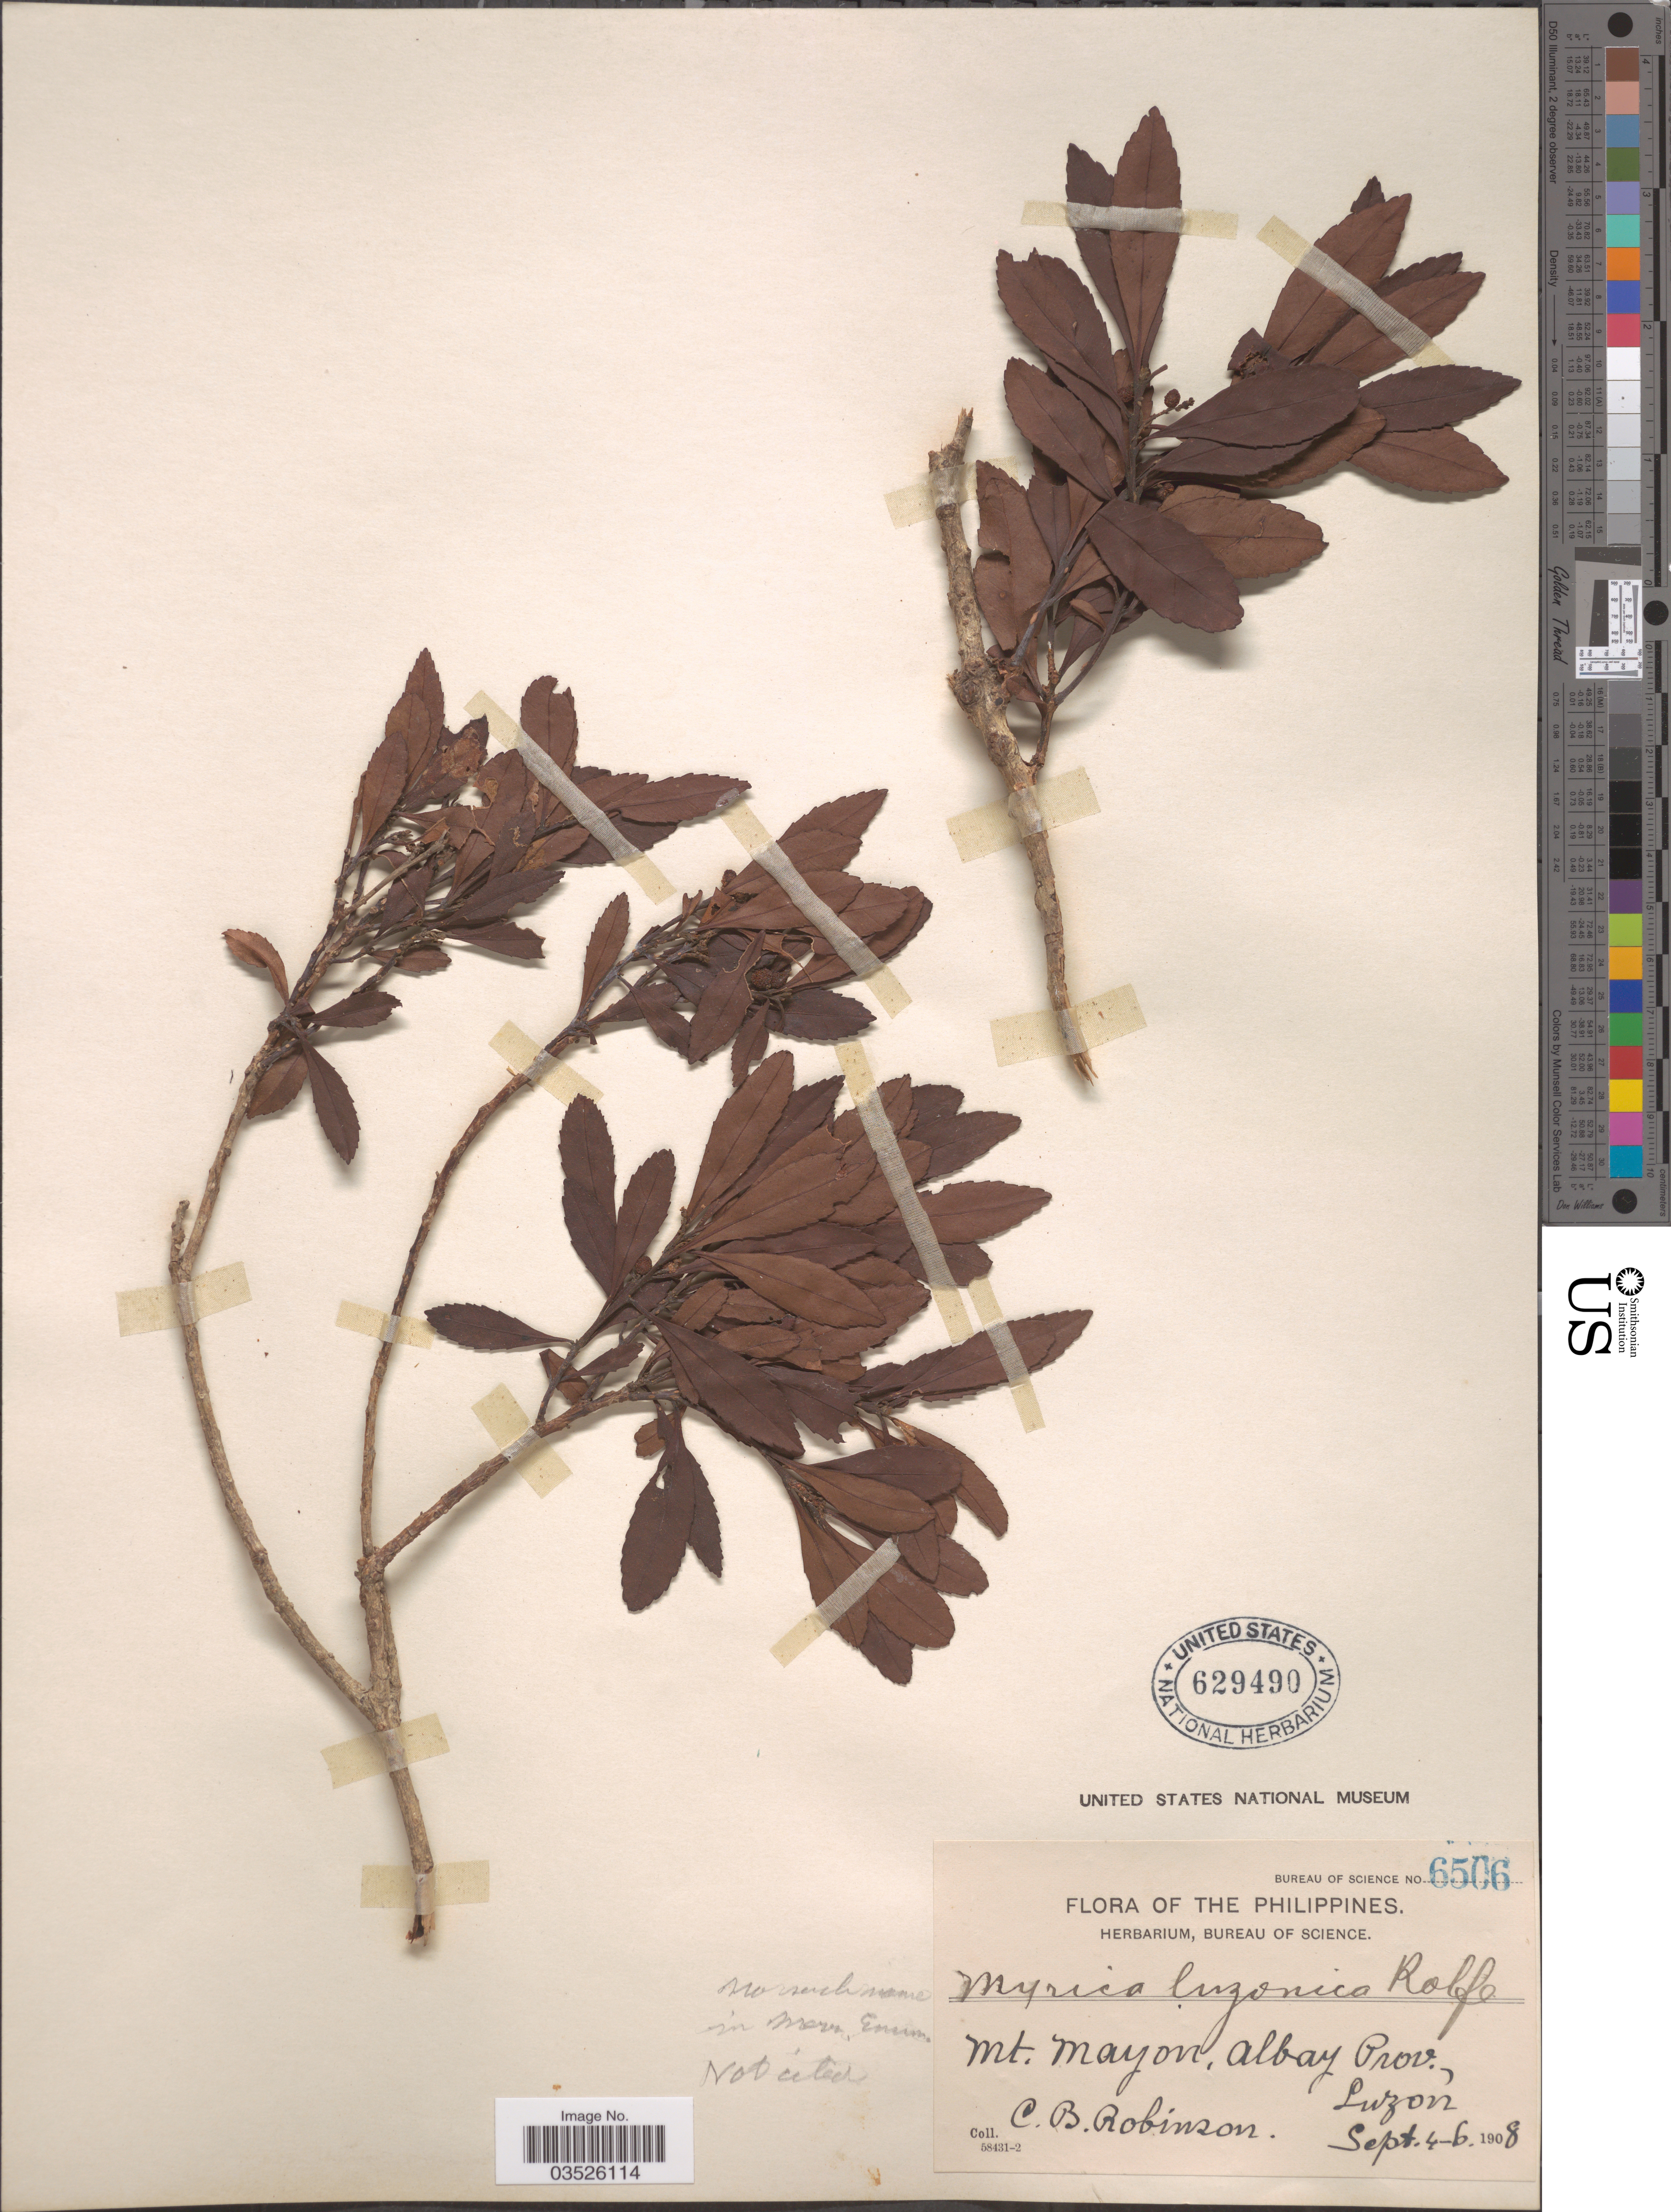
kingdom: Plantae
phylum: Tracheophyta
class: Magnoliopsida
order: Fagales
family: Myricaceae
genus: Morella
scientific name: Morella vidaliana (Rolfe) comb. ined.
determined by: Strong, Mark T., (BOT), Smithsonian Institution - National Museum of Natural History (UNITED STATES)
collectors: C. Robinson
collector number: Bureau of Science 6506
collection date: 1908-09-04/1908-09-06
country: Philippines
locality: Mt. Mayon, Albay Prov., Luzon.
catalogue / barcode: US 629490